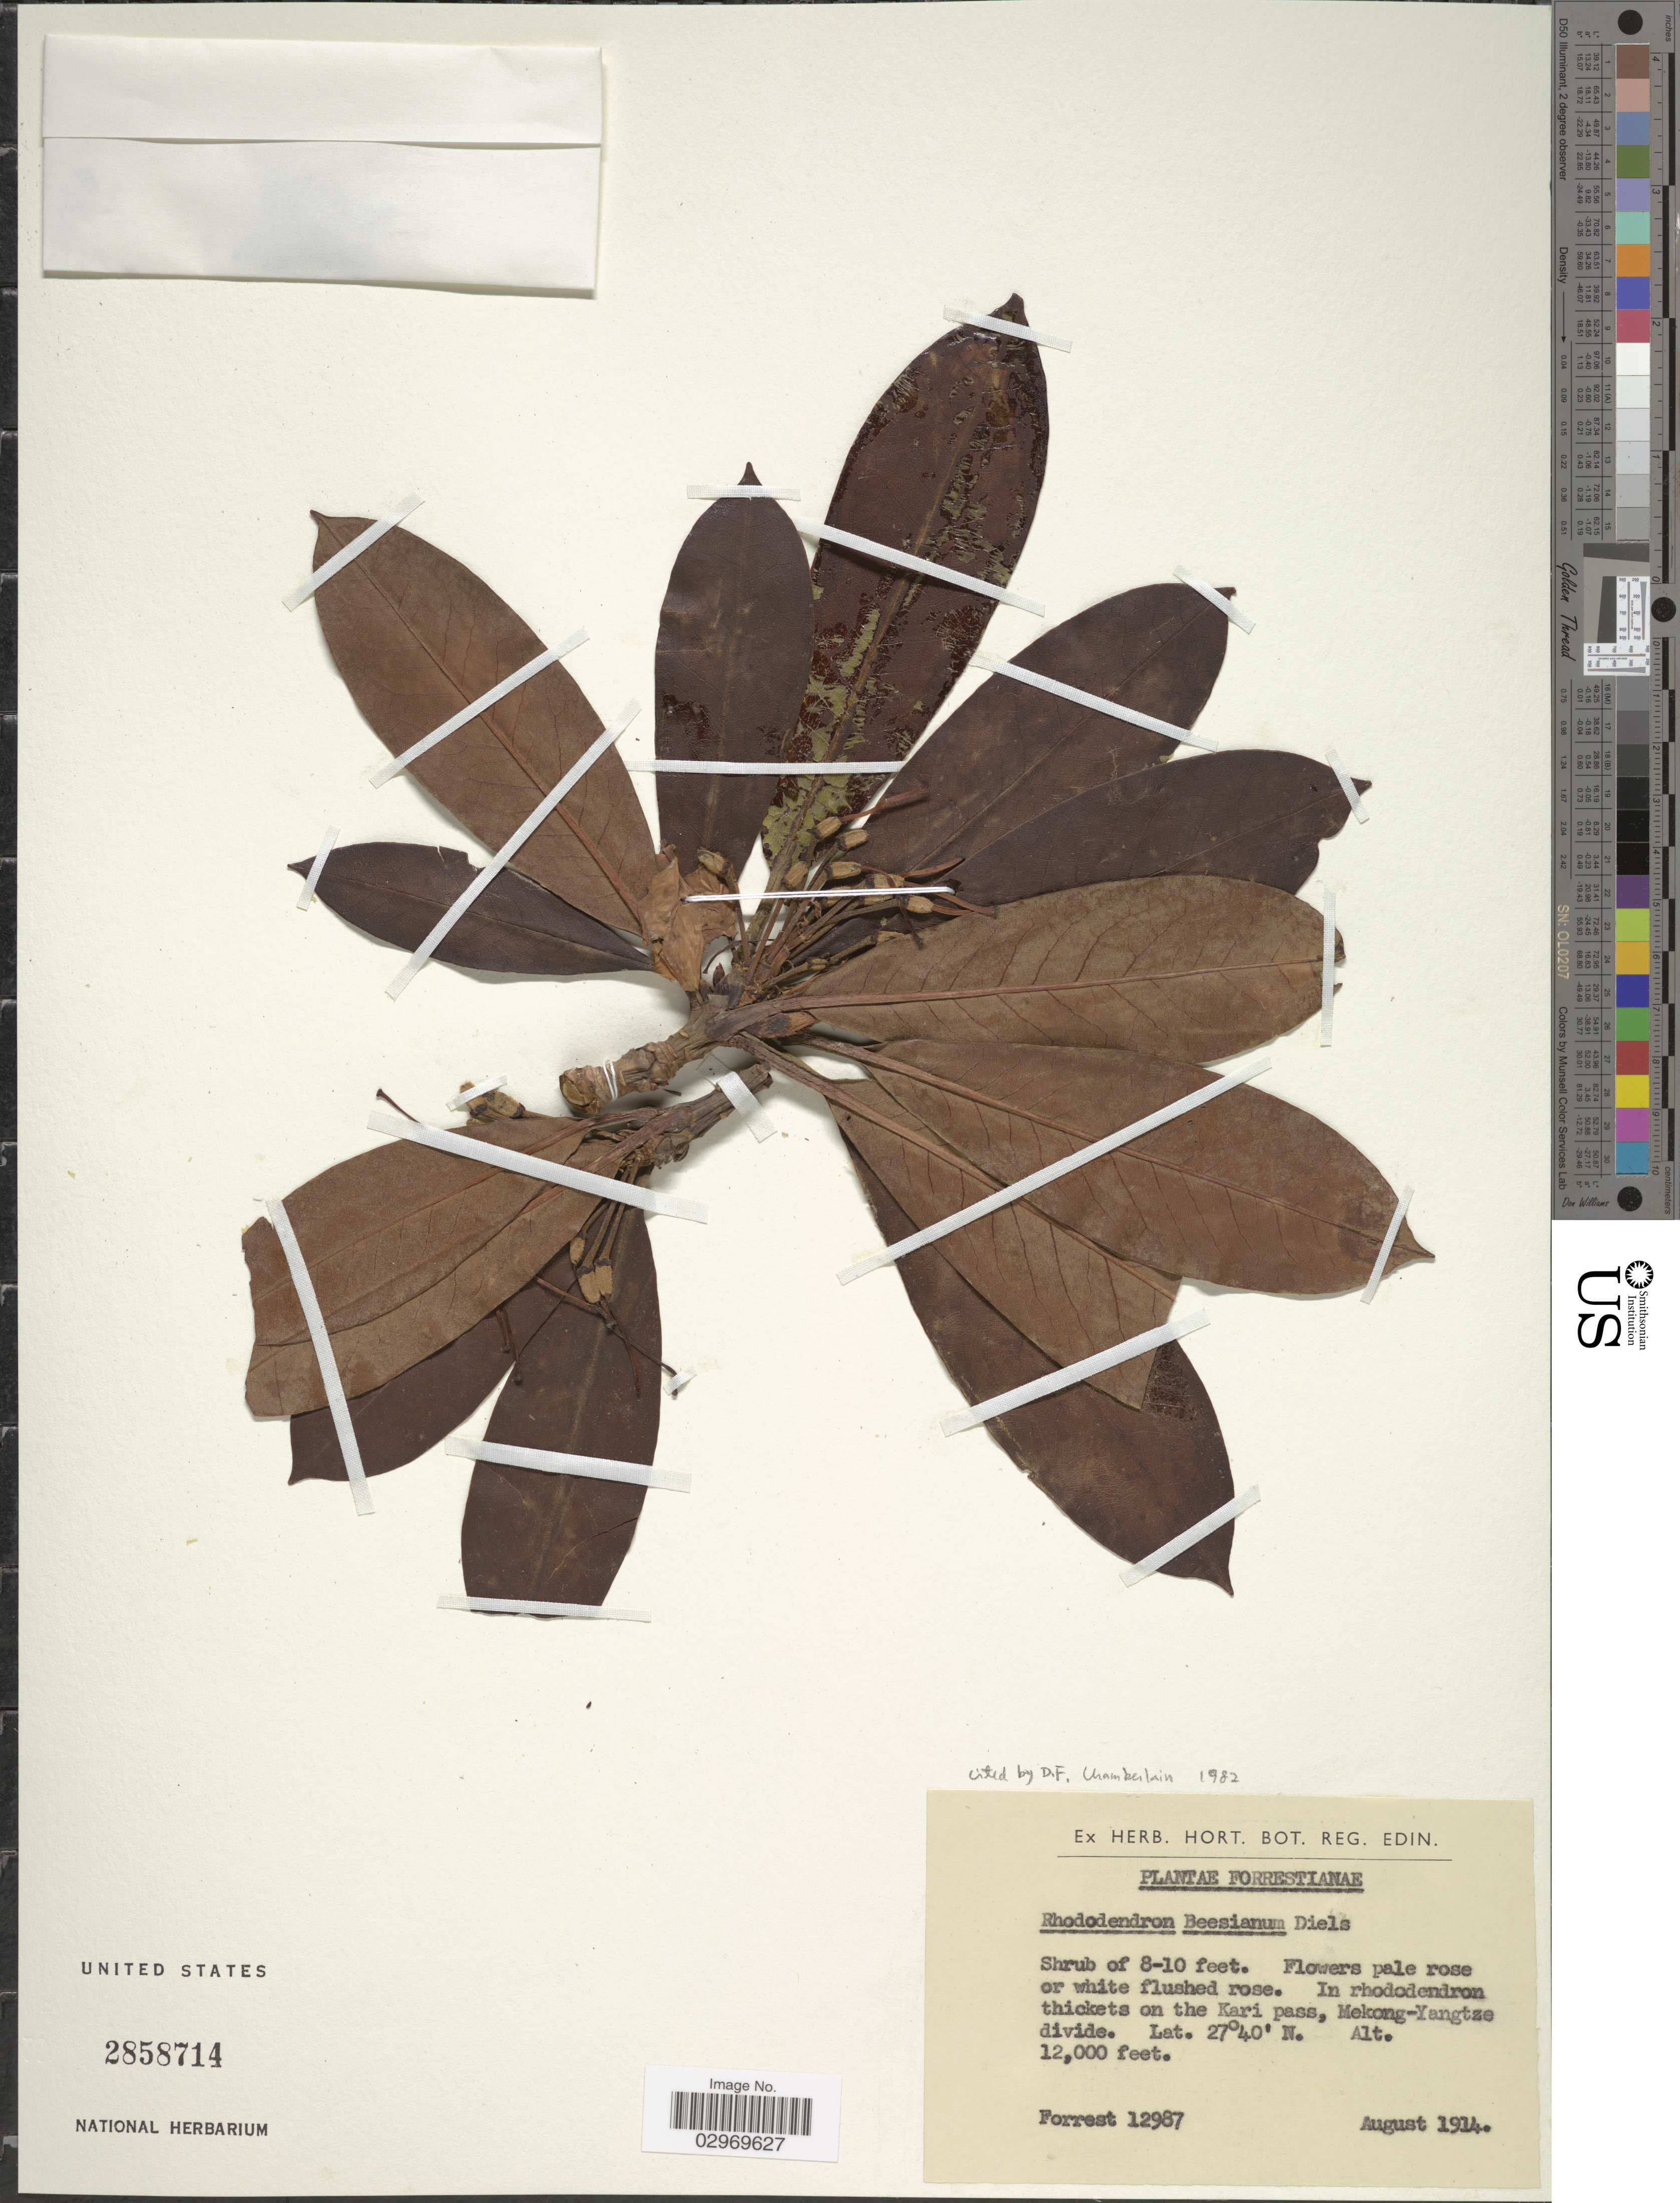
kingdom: Plantae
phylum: Tracheophyta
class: Magnoliopsida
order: Ericales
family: Ericaceae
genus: Rhododendron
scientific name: Rhododendron beesianum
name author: Diels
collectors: -. Forrest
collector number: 12987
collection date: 1914-08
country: China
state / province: Yunnan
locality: In rhododendron thickets on the Kari pass, Mekong-Yangtze divide.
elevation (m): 3658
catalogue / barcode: US 2858714